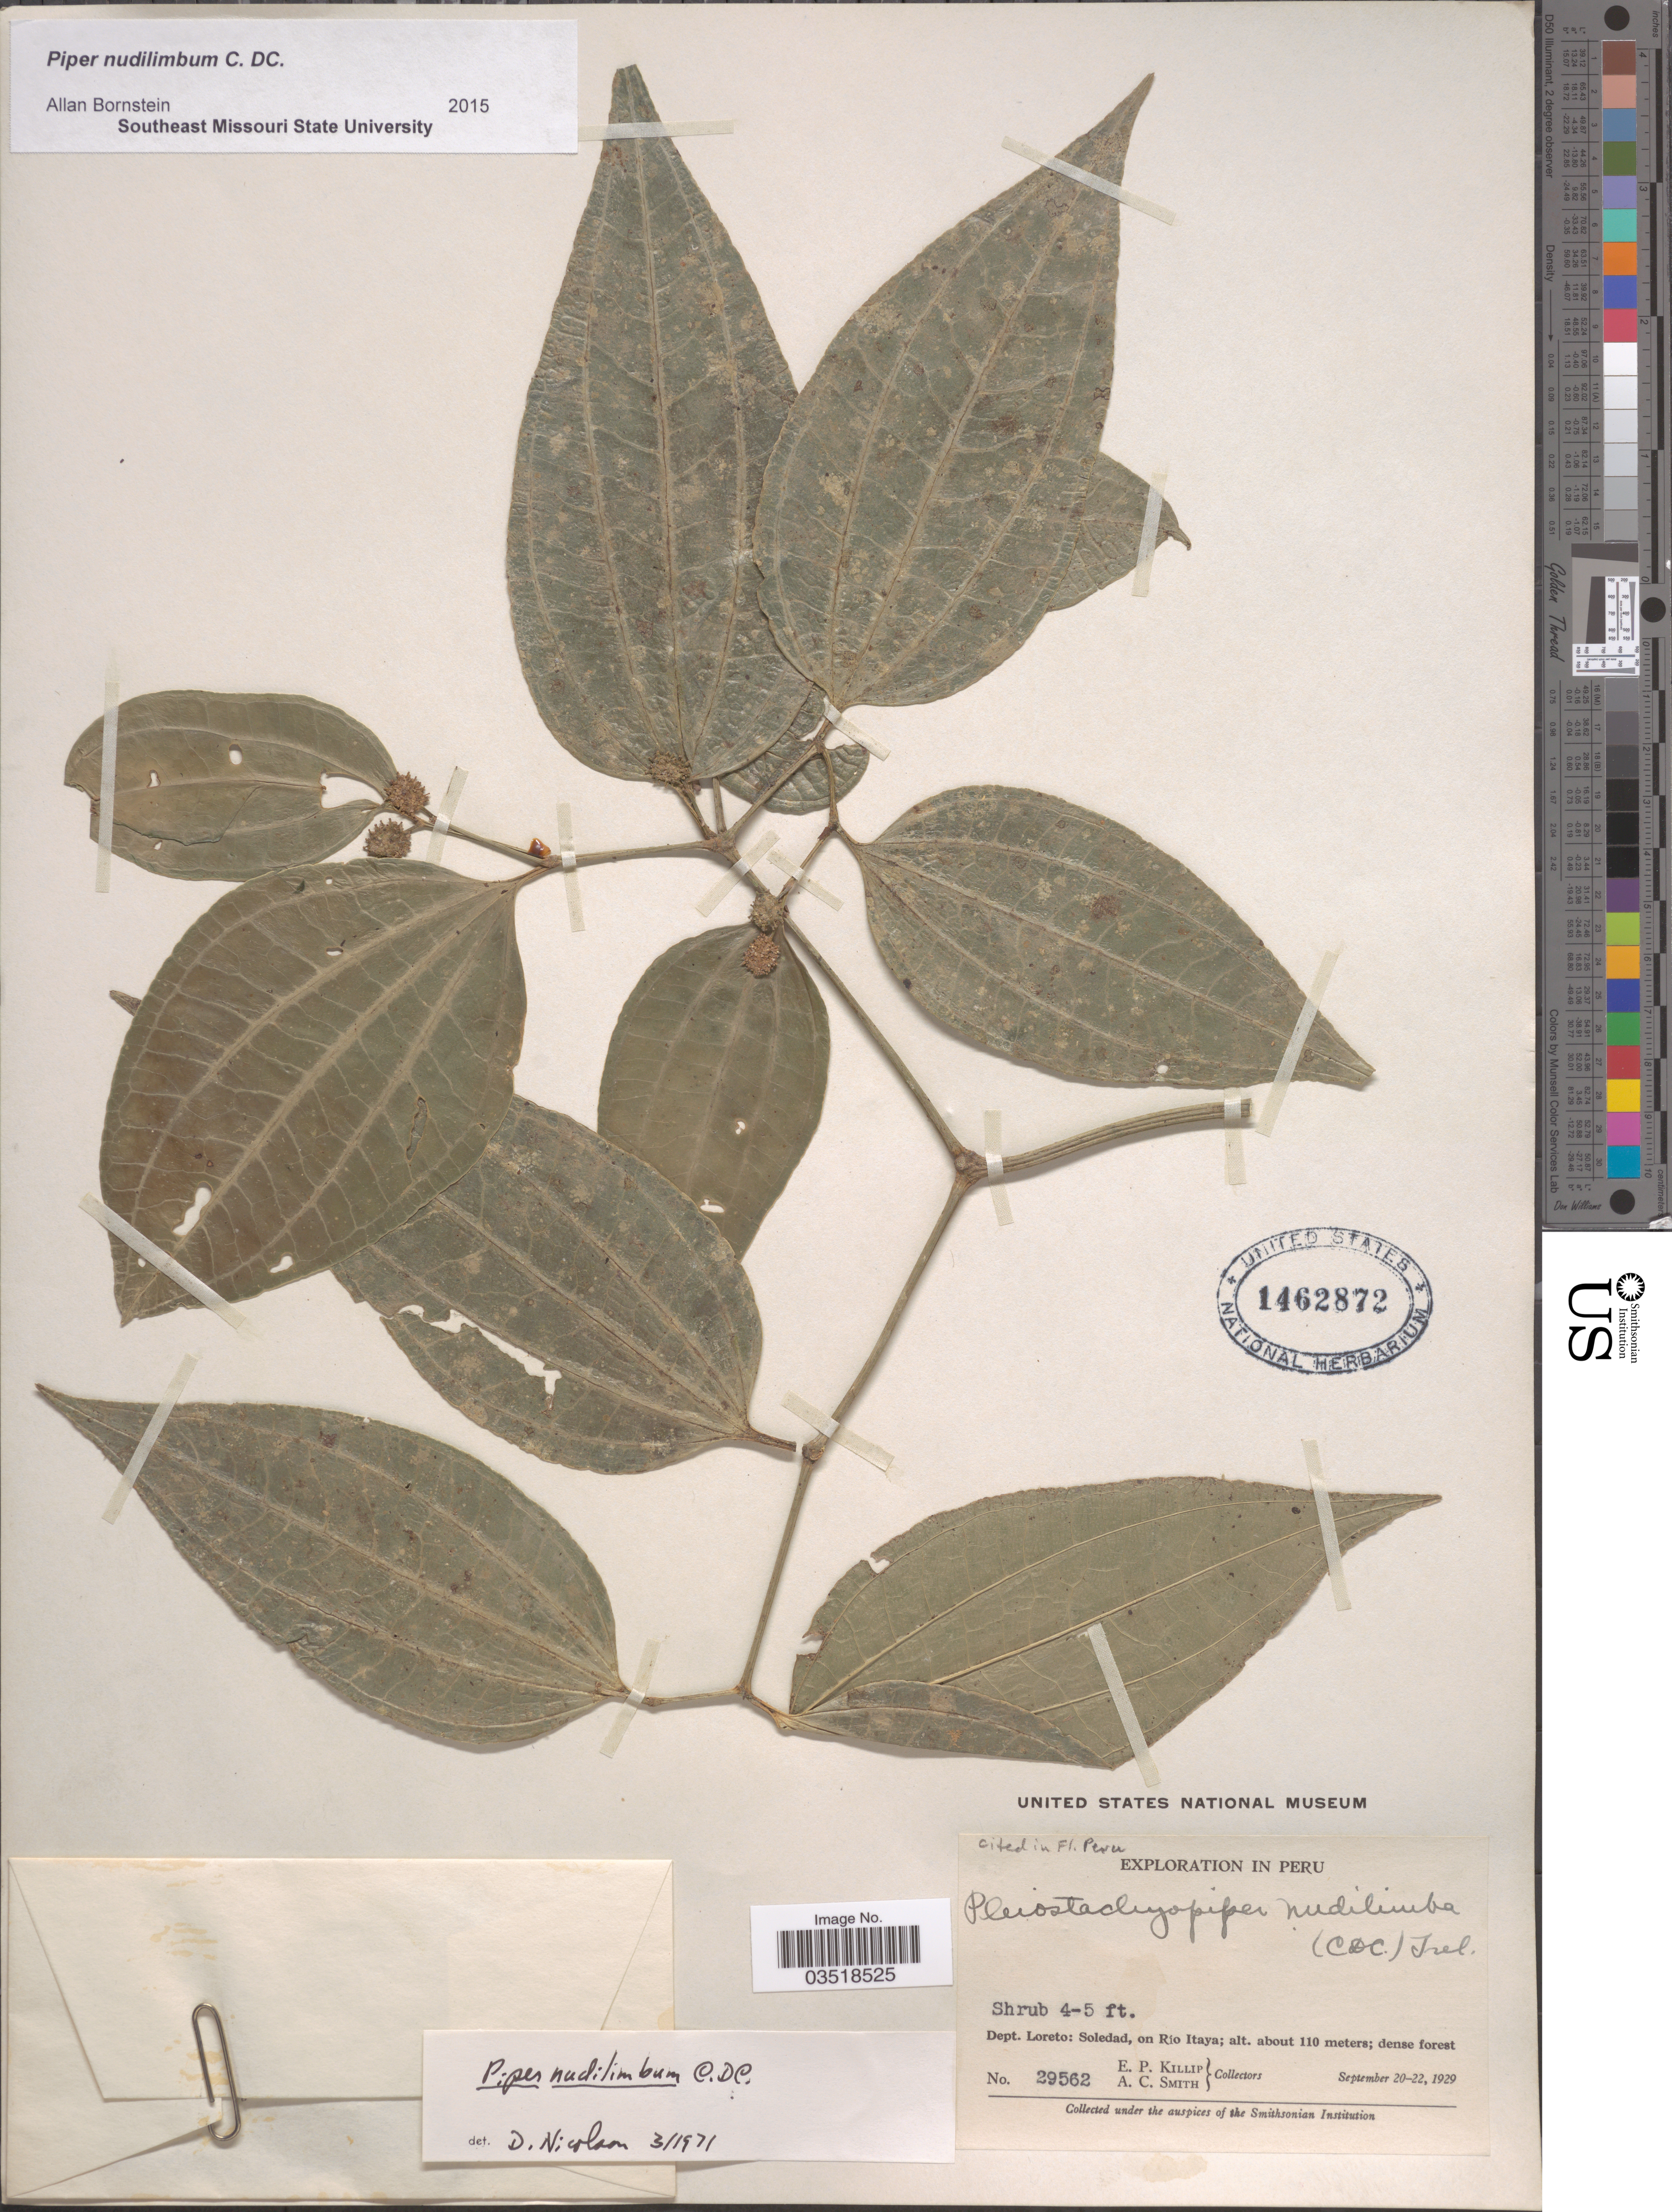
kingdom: Plantae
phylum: Tracheophyta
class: Magnoliopsida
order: Piperales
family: Piperaceae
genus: Piper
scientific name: Piper nudilimbum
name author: C. DC.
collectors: E. P. Killip & A. C. Smith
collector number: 29562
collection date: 1929-09-20/1929-09-22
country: Peru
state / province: Loreto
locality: Dept. Loreto: Soledad, on Río Itaya.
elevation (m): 110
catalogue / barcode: US 1462872